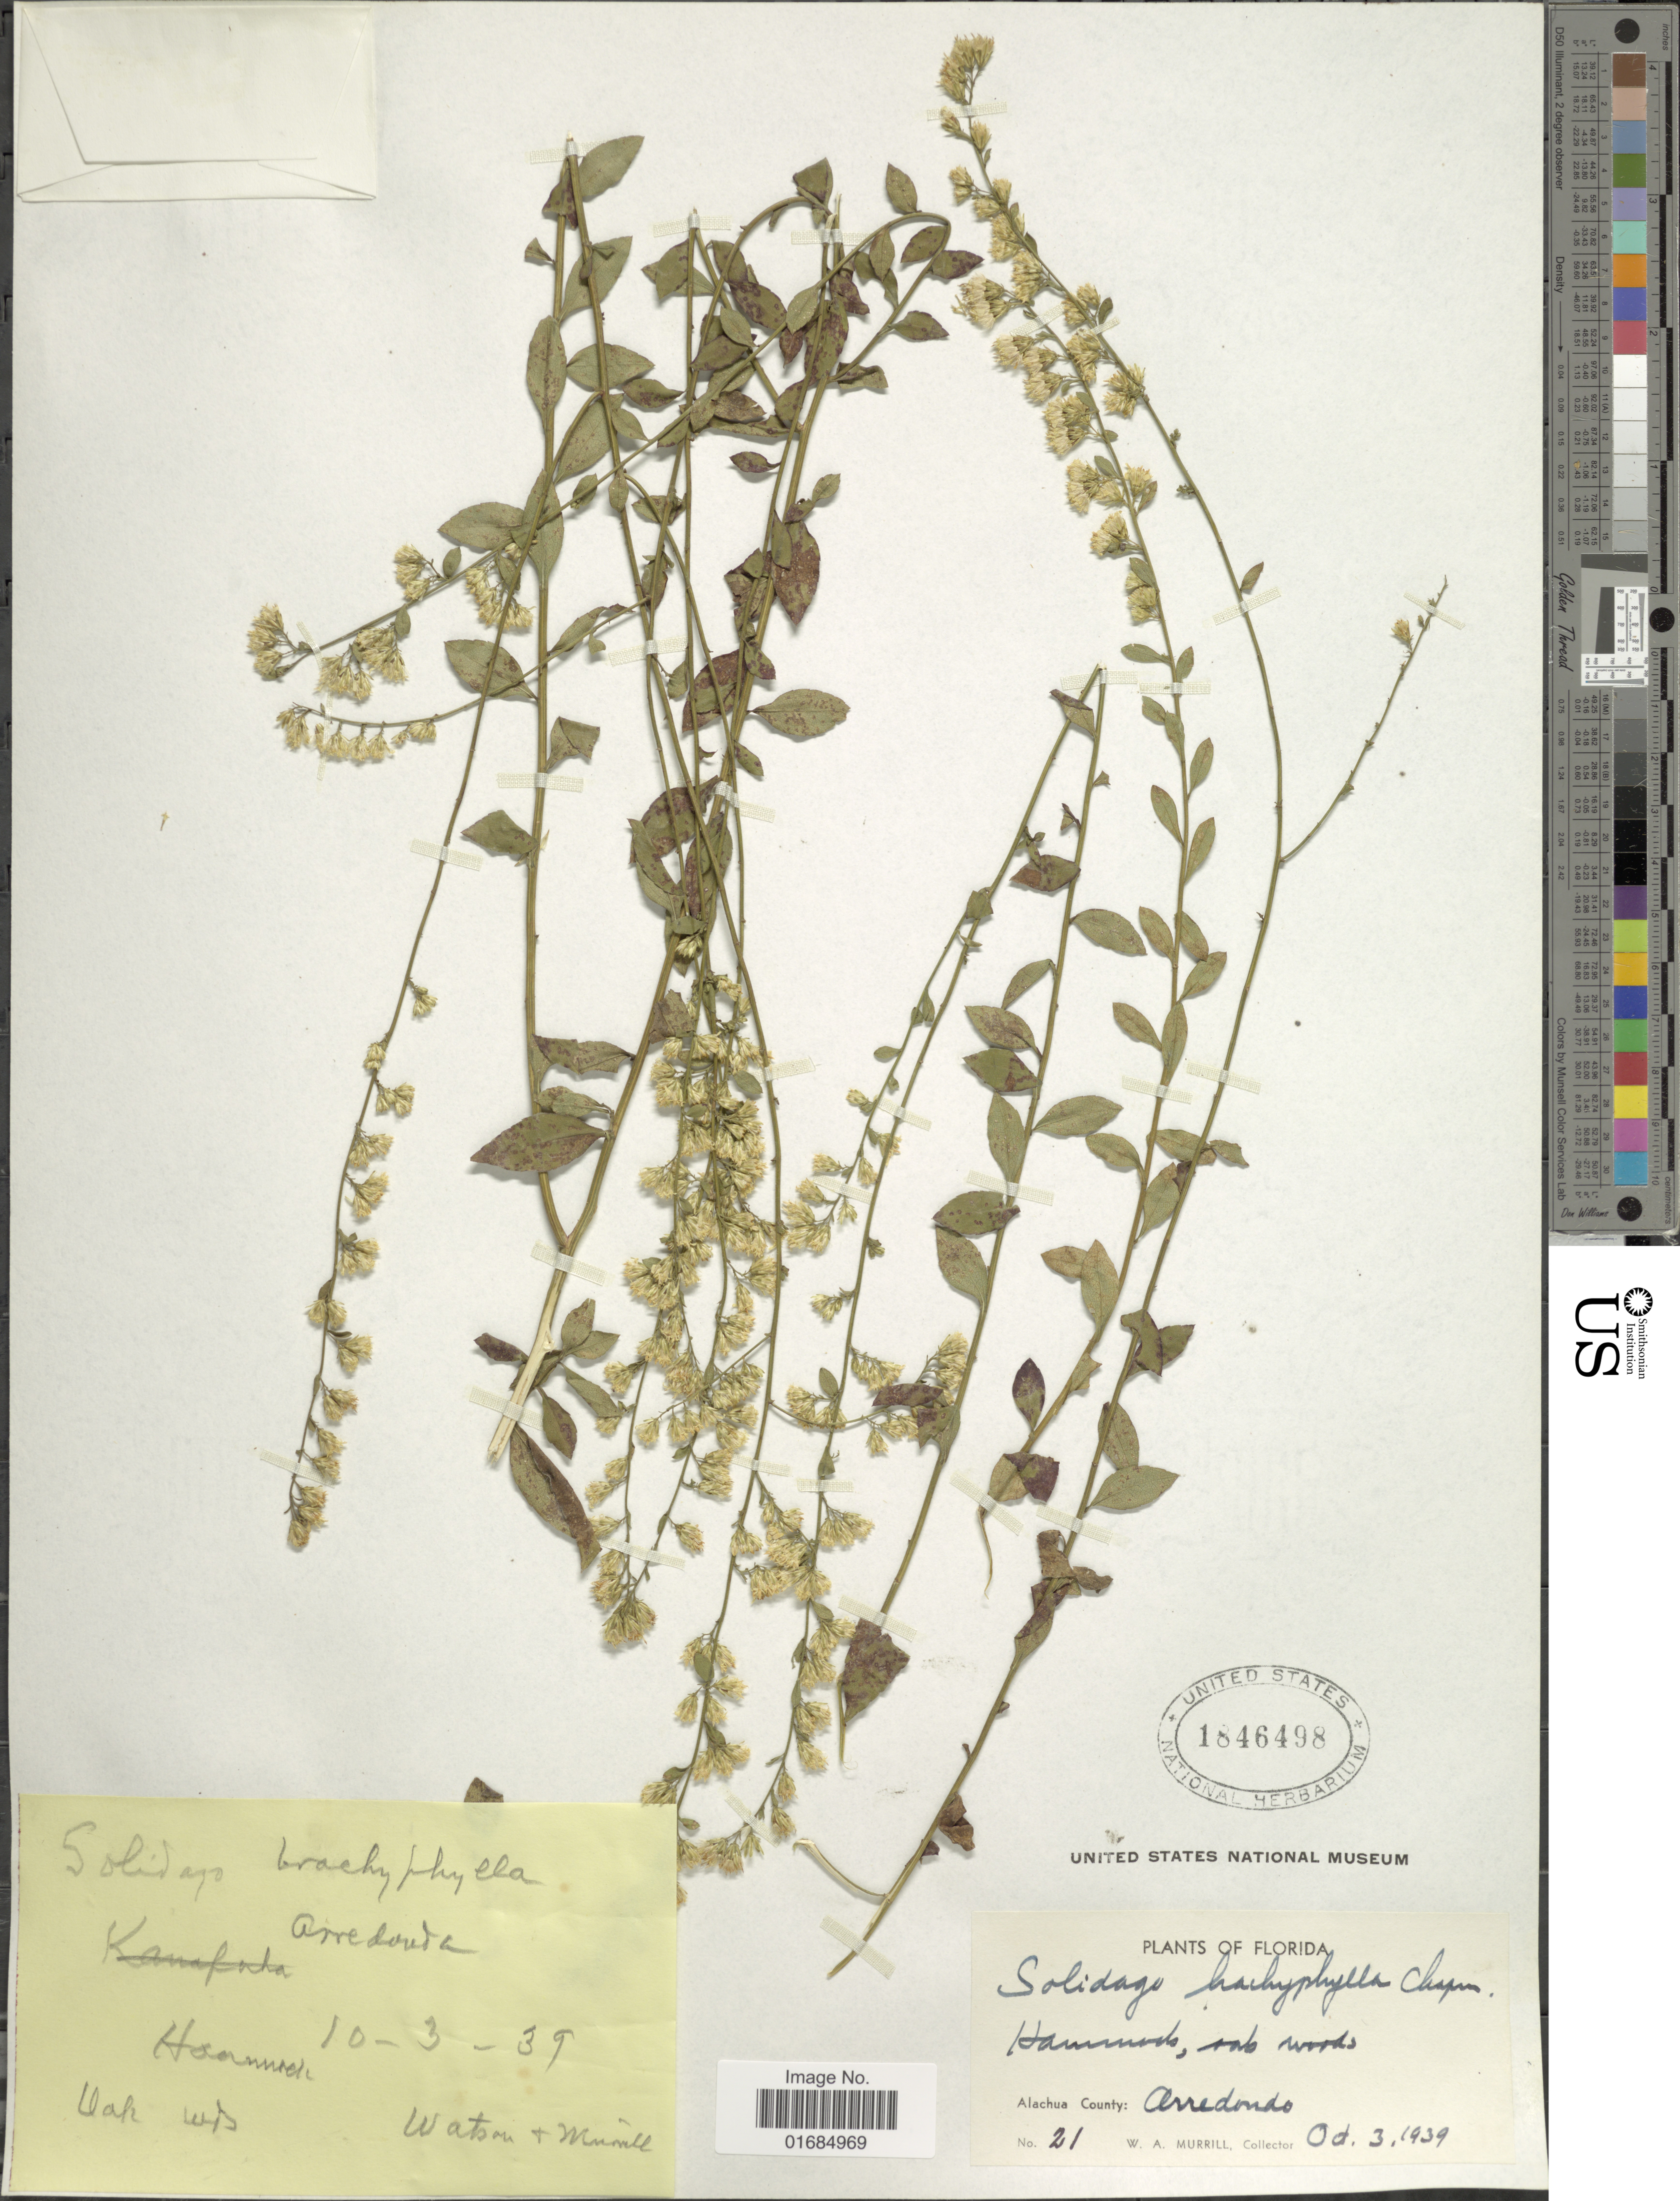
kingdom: Plantae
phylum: Tracheophyta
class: Magnoliopsida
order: Asterales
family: Asteraceae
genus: Solidago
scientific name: Solidago brachyphylla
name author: Chapman ex Torr. & A. Gray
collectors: W. A. Murrill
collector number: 21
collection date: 1939-10-03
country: United States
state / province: Florida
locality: Hammock, oak woods, Alachua CountyL Arredondo.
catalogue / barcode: US 1846498